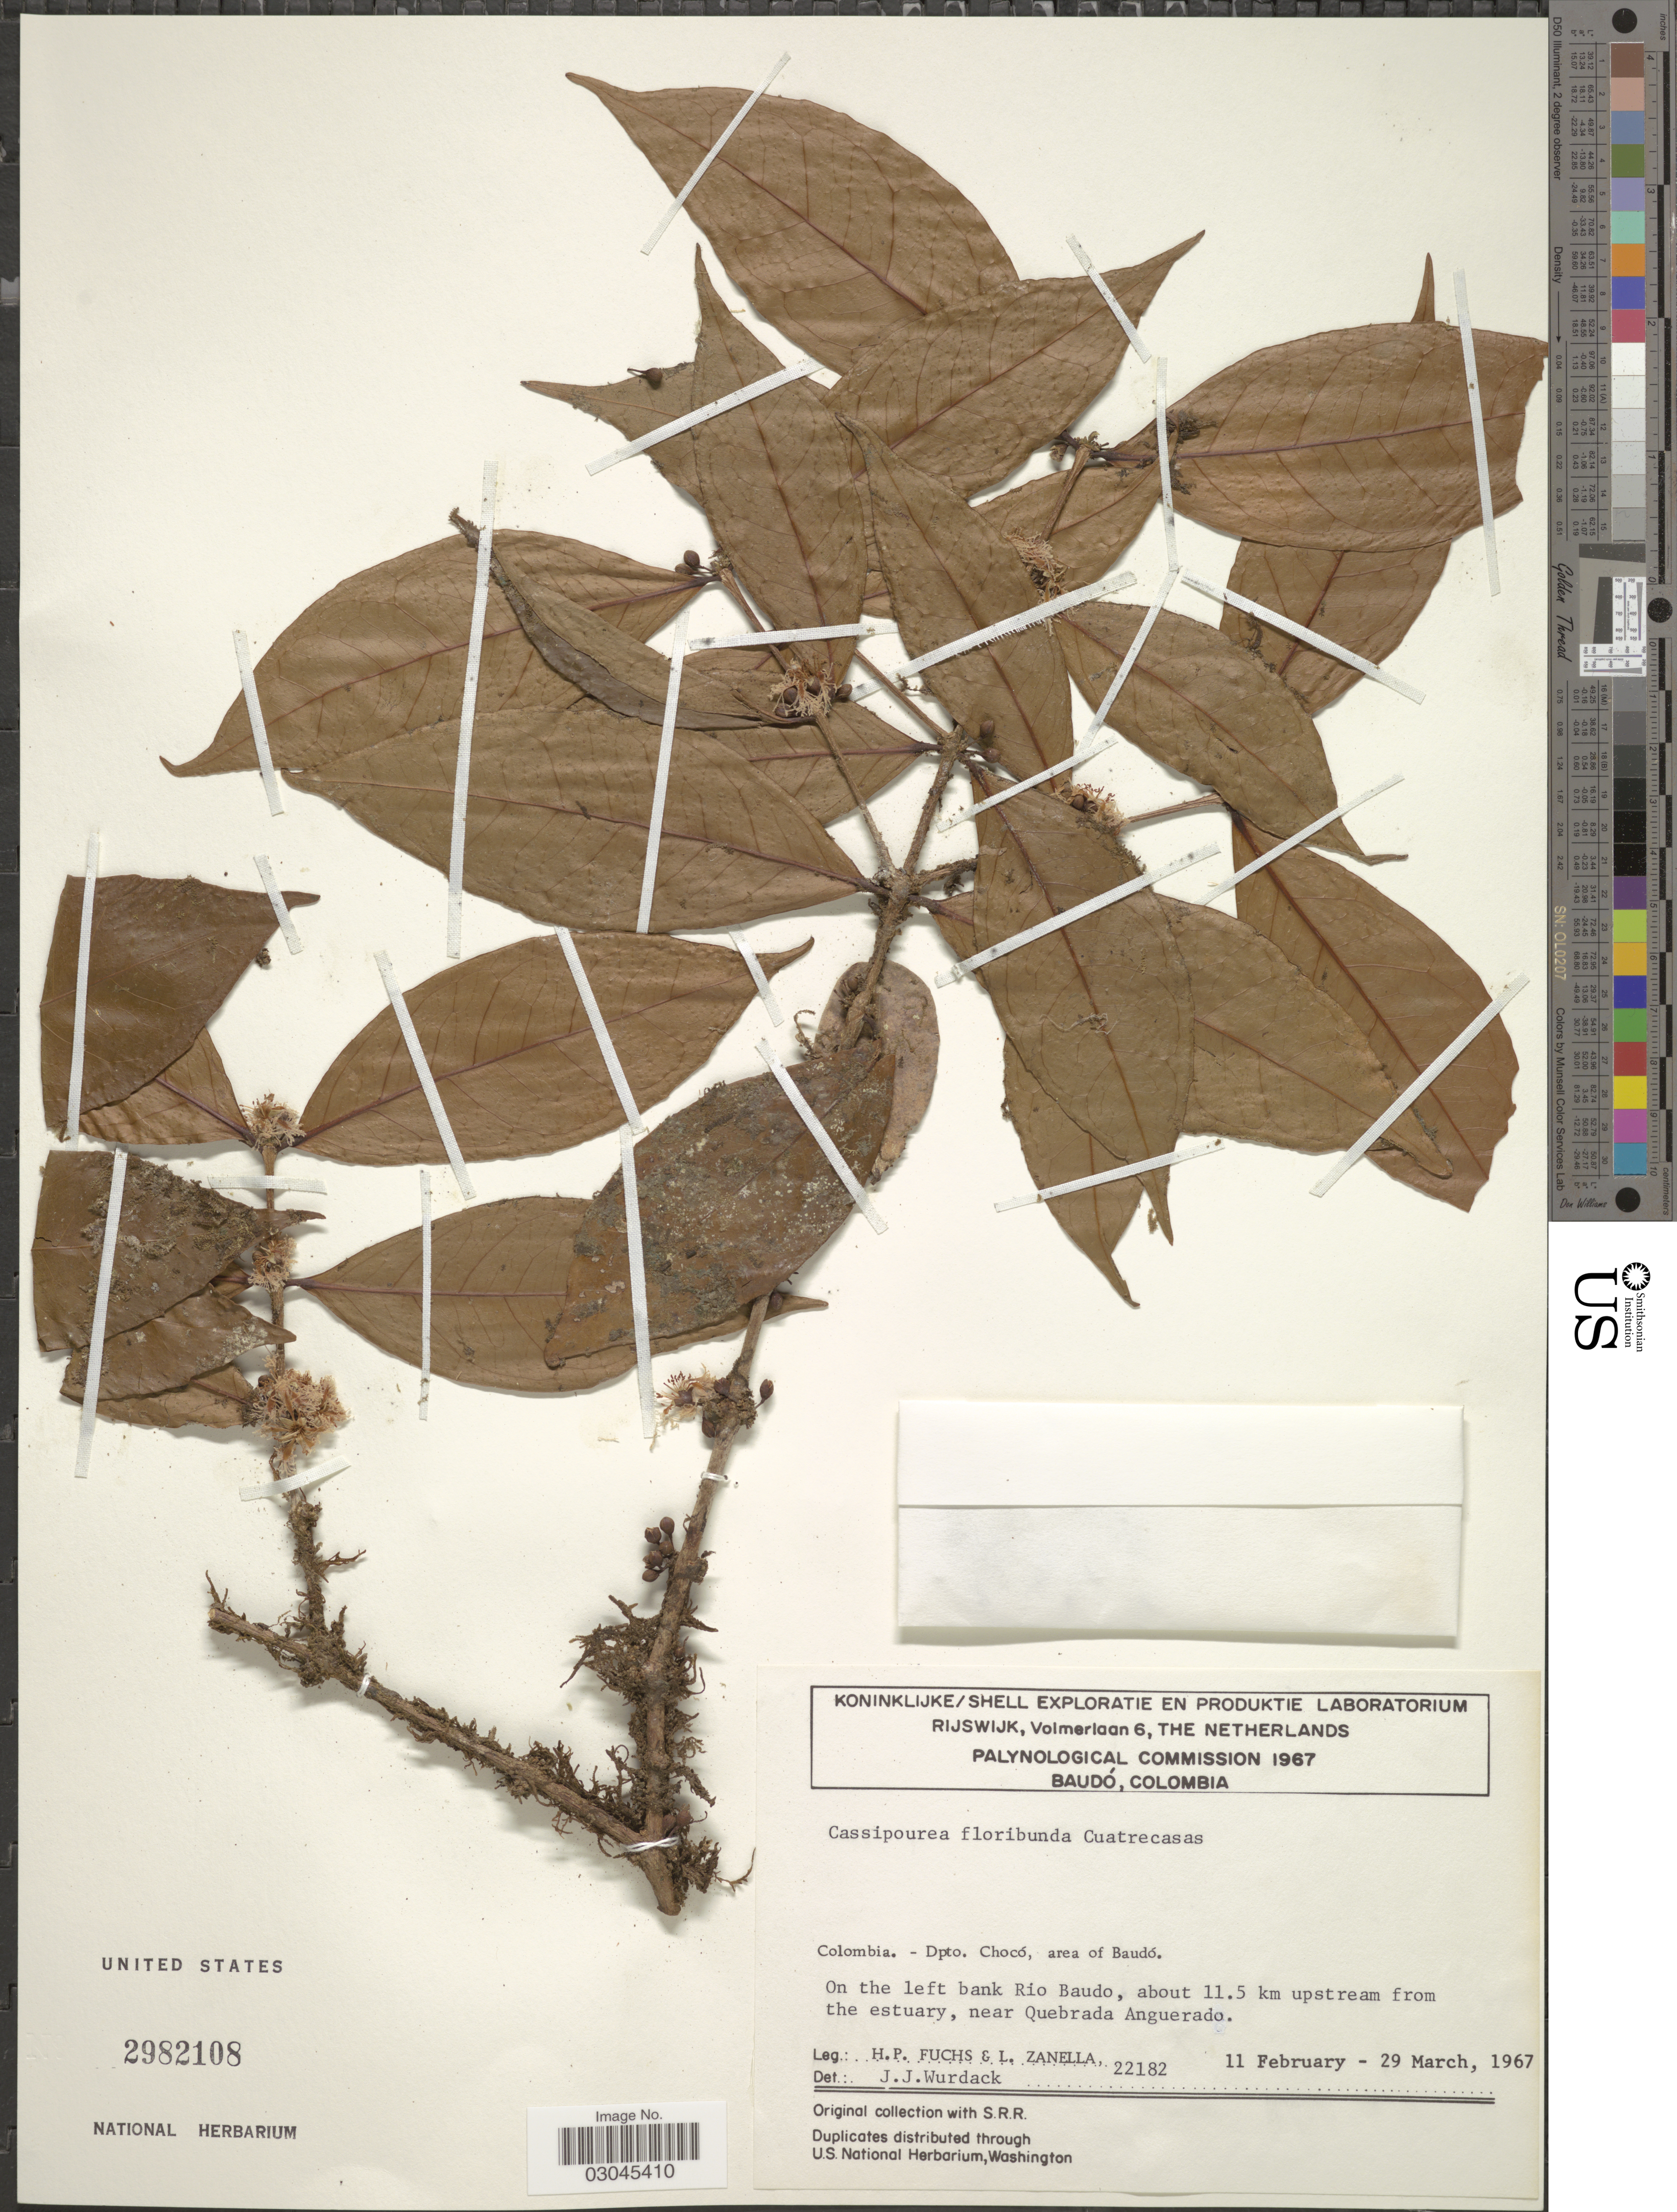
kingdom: Plantae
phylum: Tracheophyta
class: Magnoliopsida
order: Malpighiales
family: Rhizophoraceae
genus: Cassipourea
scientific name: Cassipourea floribunda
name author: Cuatrec.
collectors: H. P. Fuchs & L. Zanella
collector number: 22182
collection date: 1967-02-11/1967-03-29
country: Colombia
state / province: Chocó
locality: Dpto. Chocó, area of Baudó. On the left bank Rio Baudo, about 11.5 km upstream from the estuary, near Quebrada Anguerado.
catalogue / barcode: US 2982108